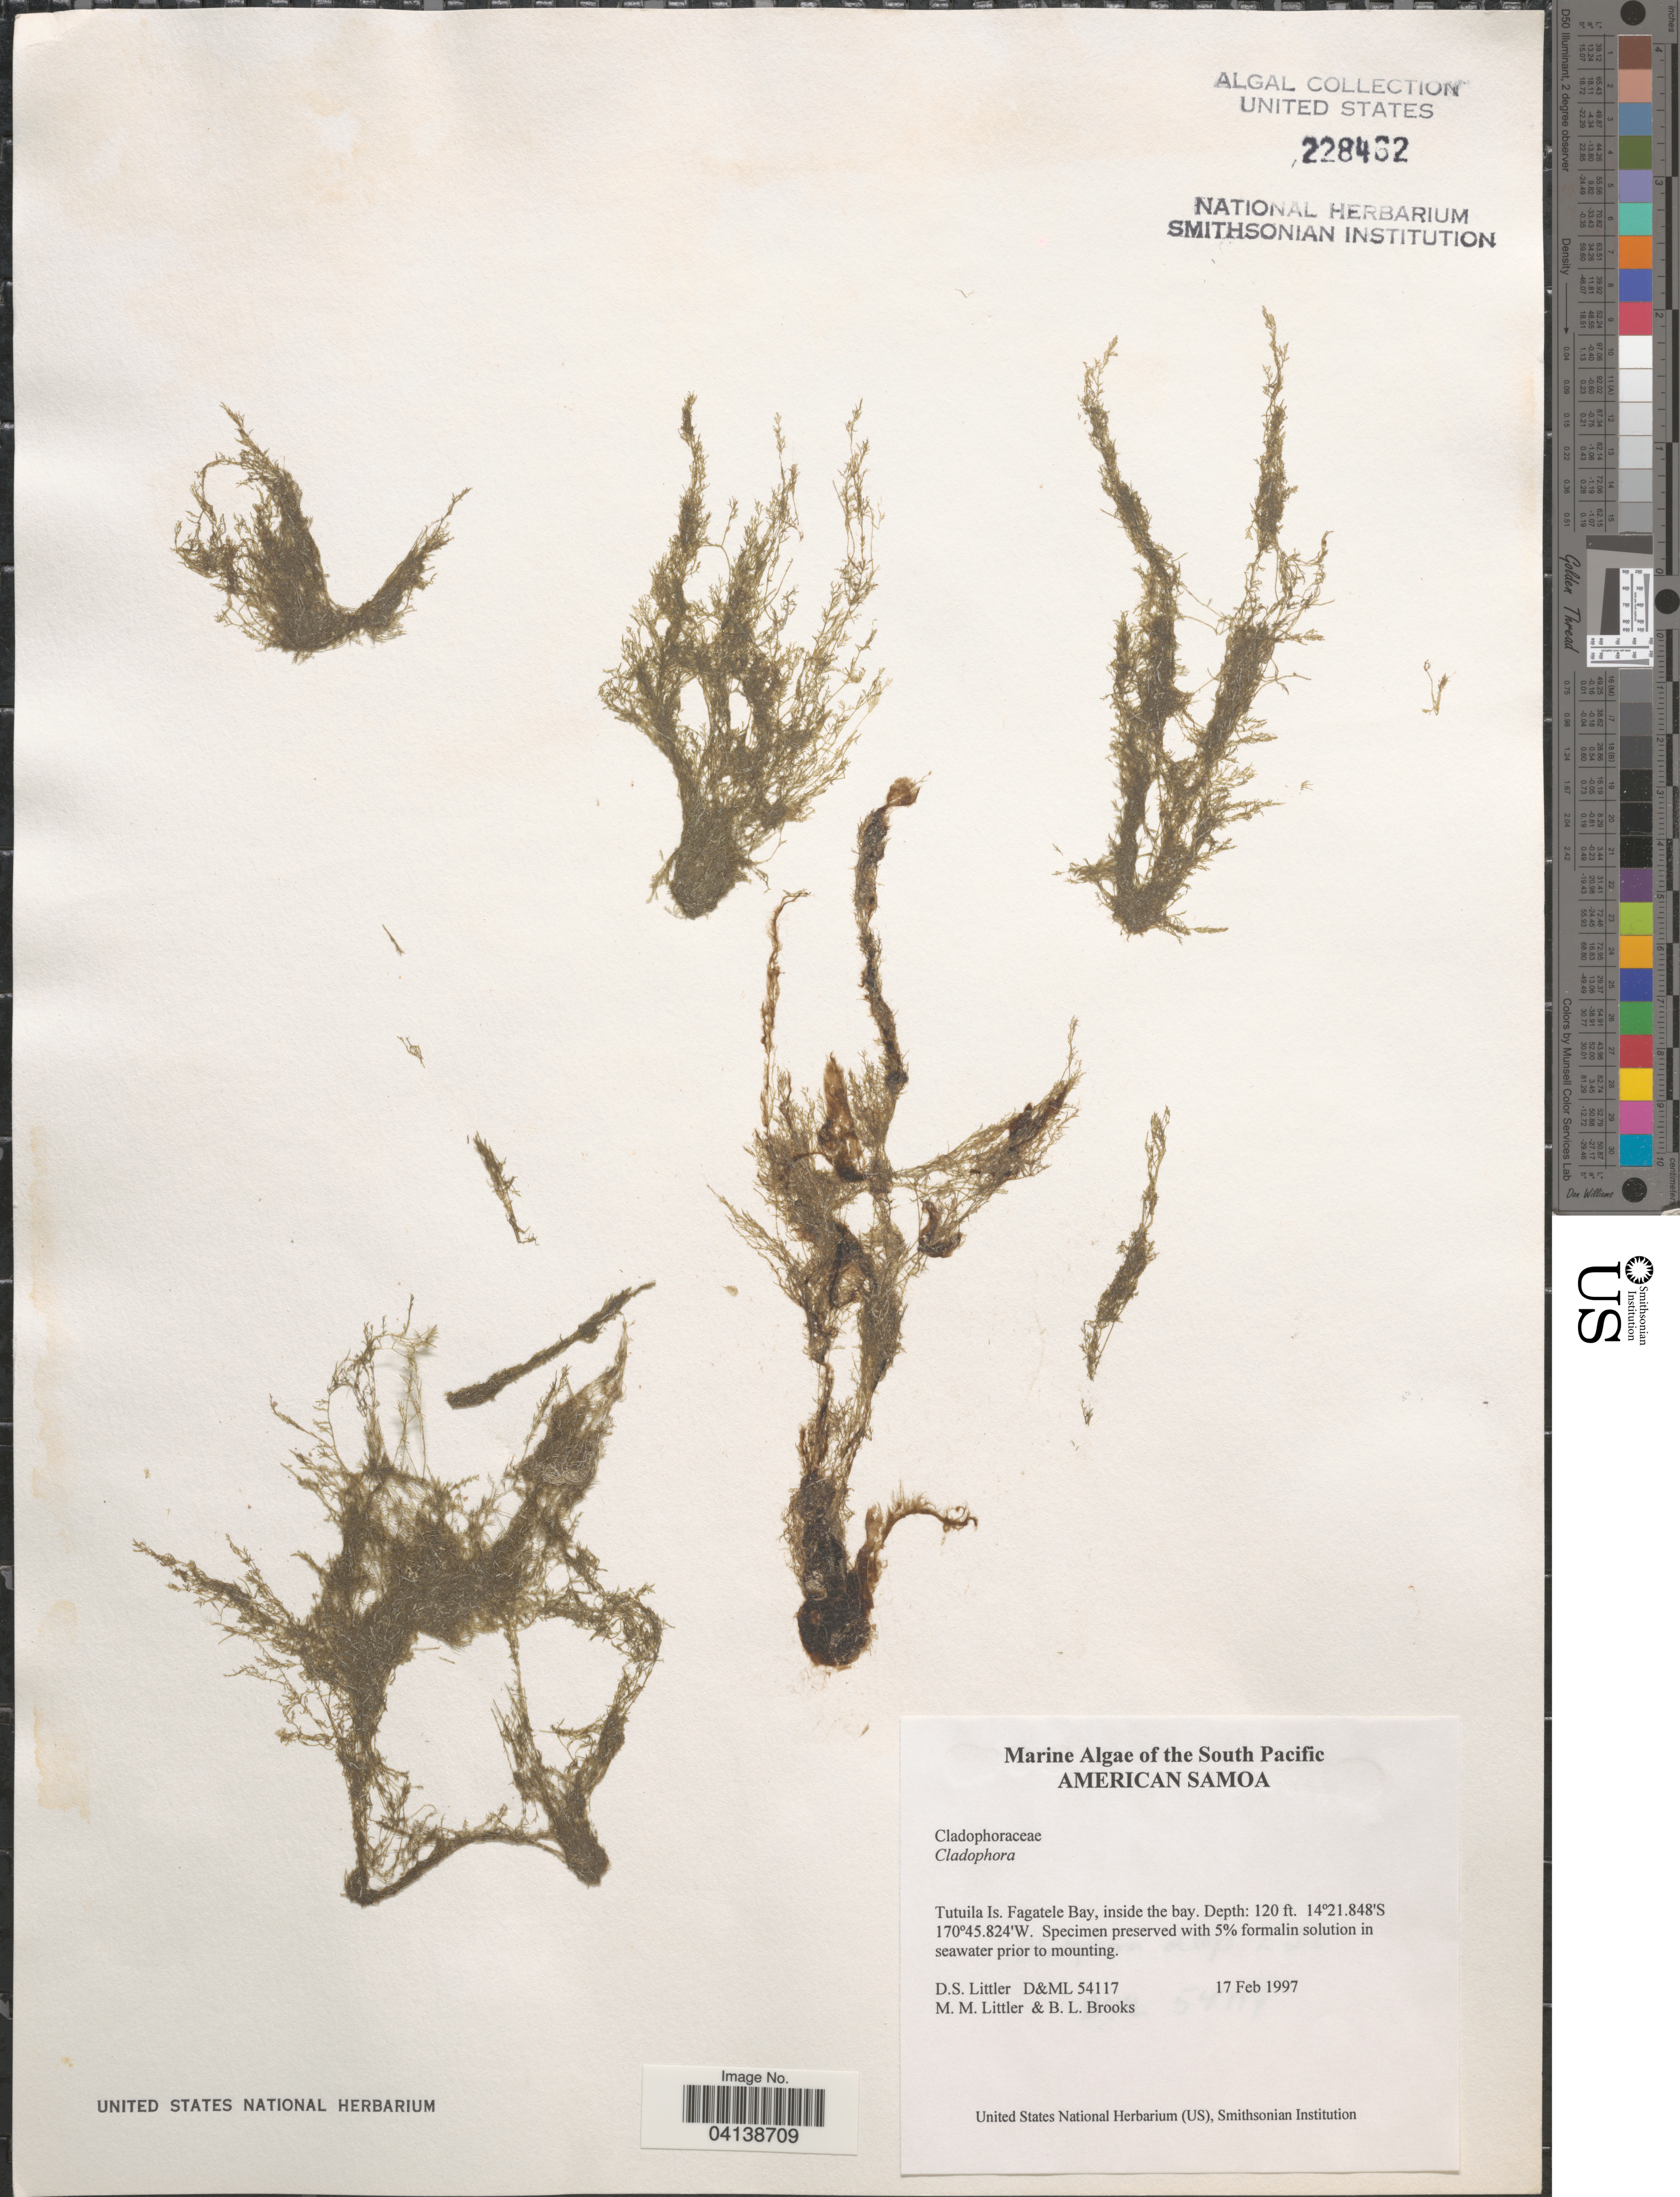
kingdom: Plantae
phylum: Chlorophyta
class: Ulvophyceae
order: Cladophorales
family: Cladophoraceae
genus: Cladophora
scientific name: Cladophora sp.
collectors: D. S. Littler & B. Brooks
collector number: D&ML54117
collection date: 1997-02-17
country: American Samoa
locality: South Pacific. Tutuila Is. Fagatele Bay, inside the bay.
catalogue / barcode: US 228462